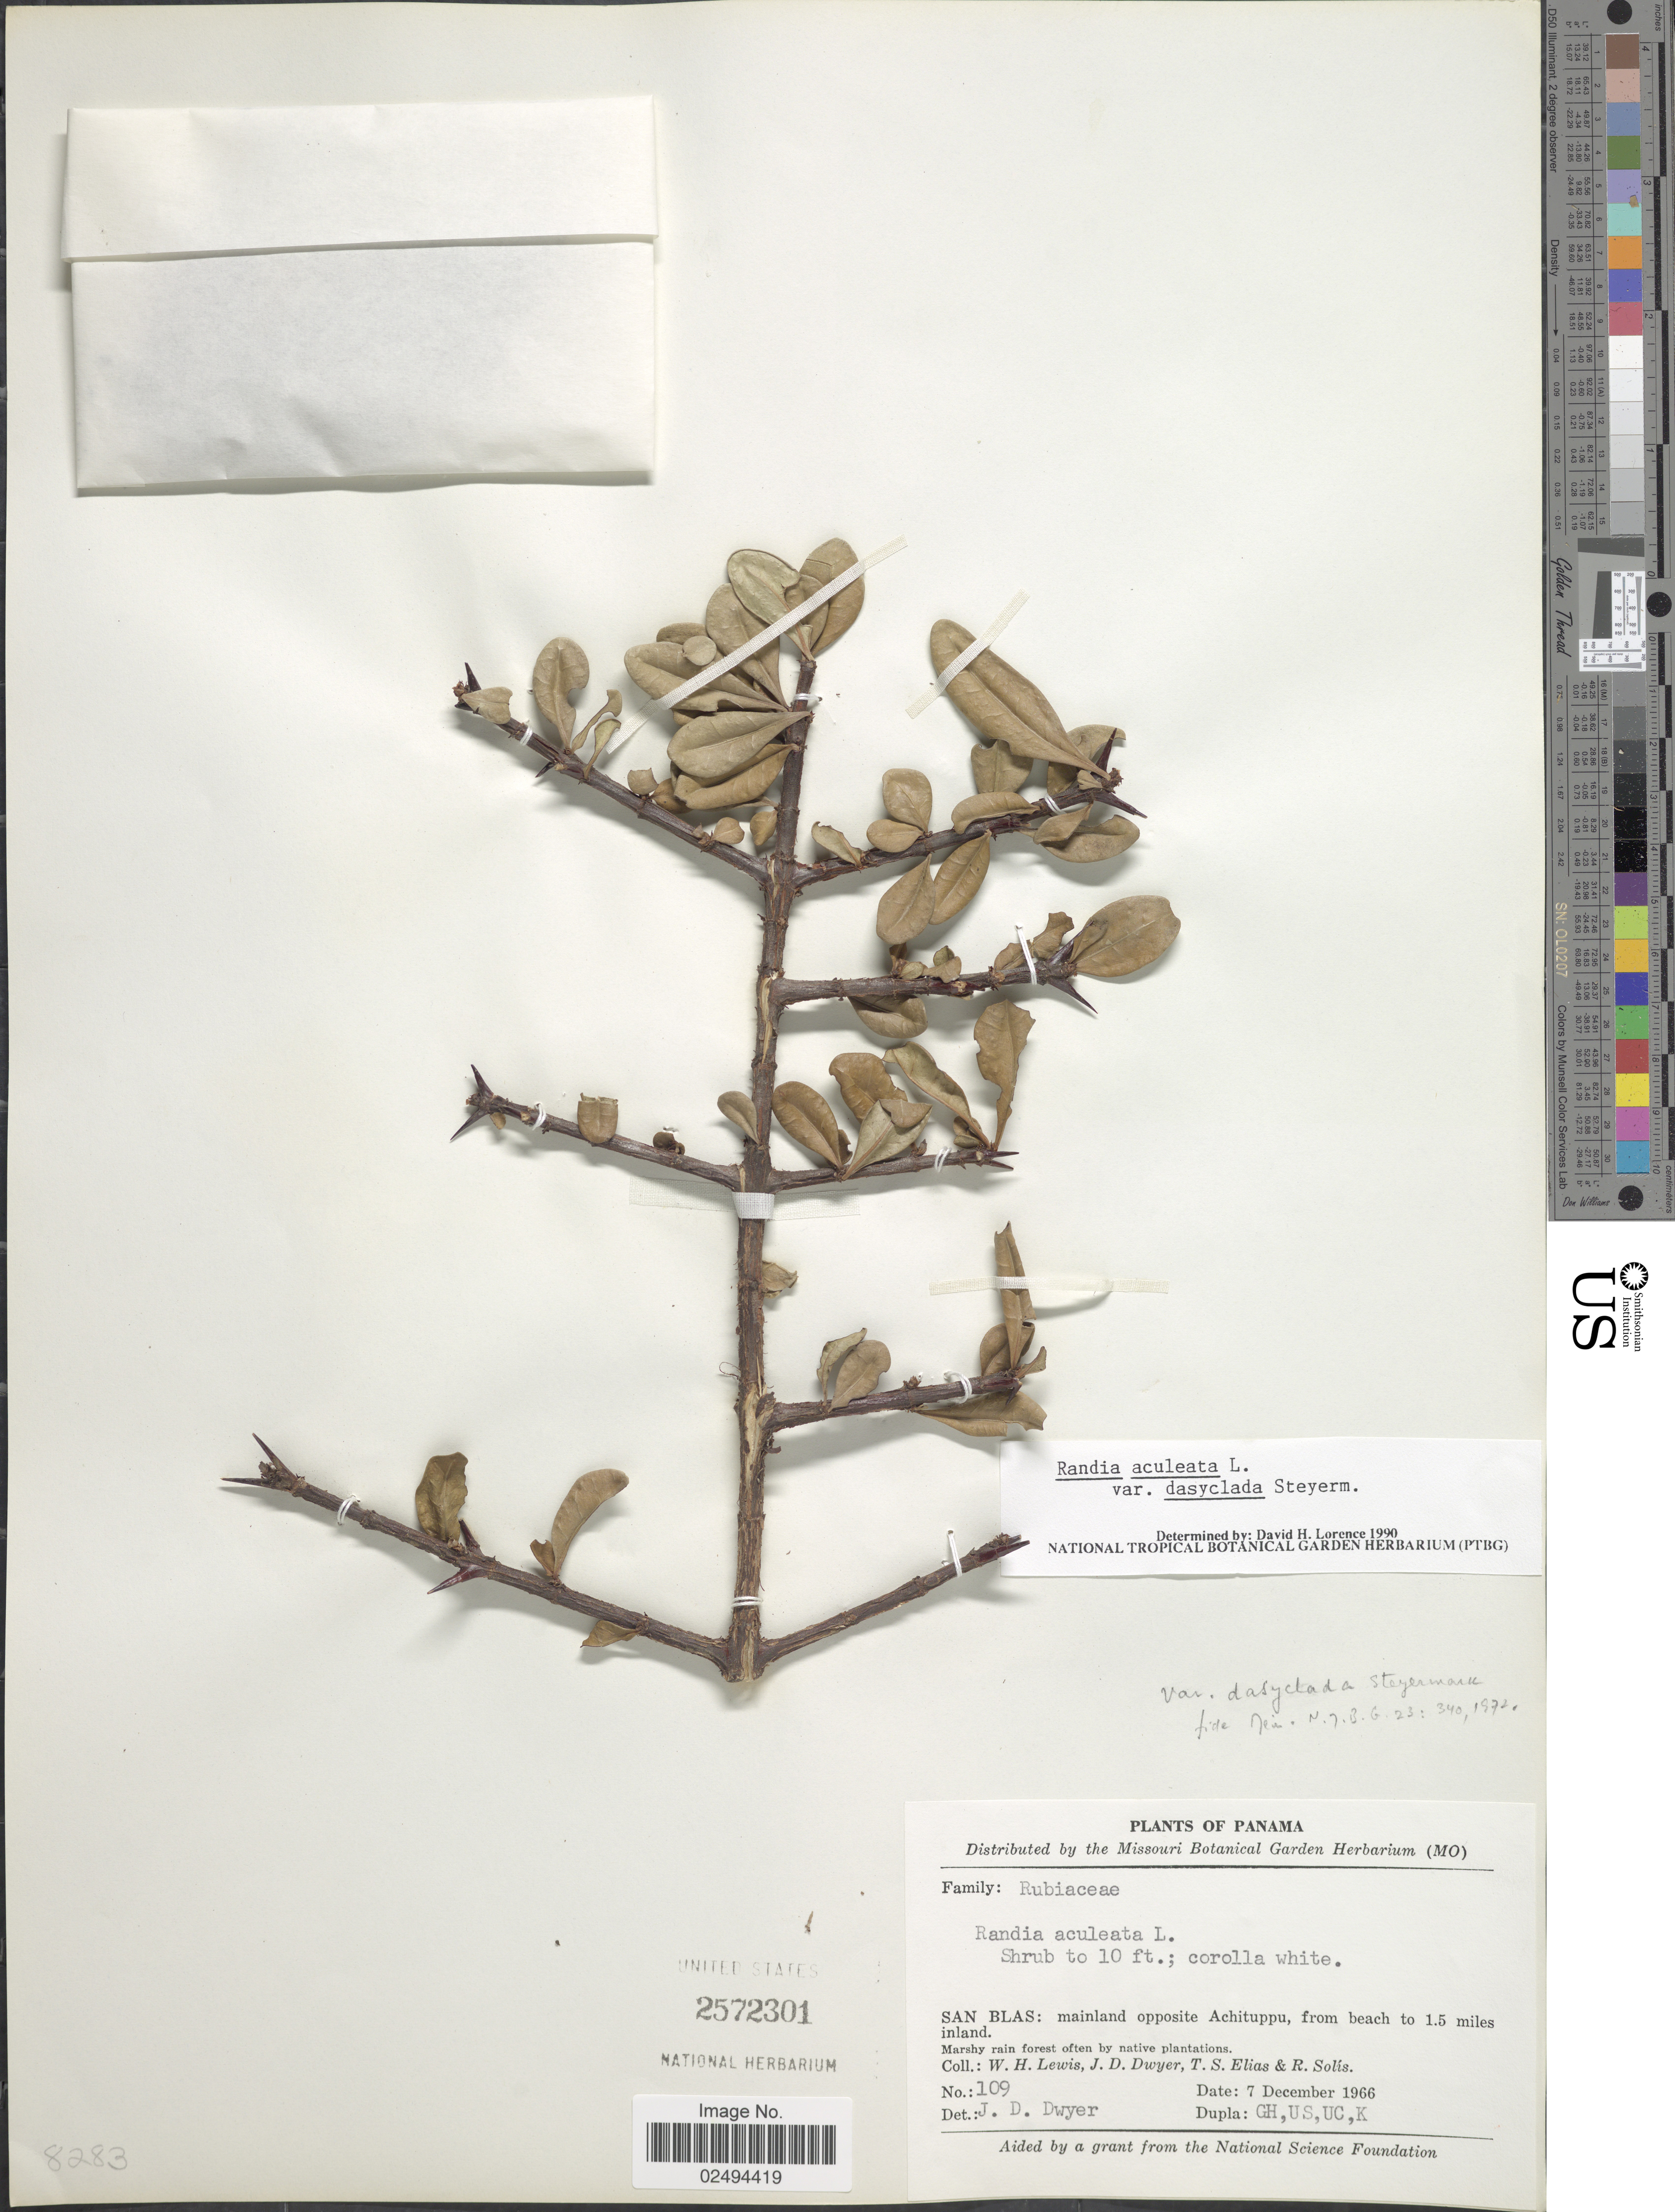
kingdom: Plantae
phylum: Tracheophyta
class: Magnoliopsida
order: Gentianales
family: Rubiaceae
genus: Randia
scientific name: Randia aculeata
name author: L.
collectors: W. H. Lewis, J. D. Dwyer, T. S. Elias & R. Solis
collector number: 109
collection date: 1966-12-07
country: Panama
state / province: Kuna Yala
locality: San Blas: mainland opposite Achituppu, from beach to 1.5 miles inland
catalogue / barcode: US 2572301